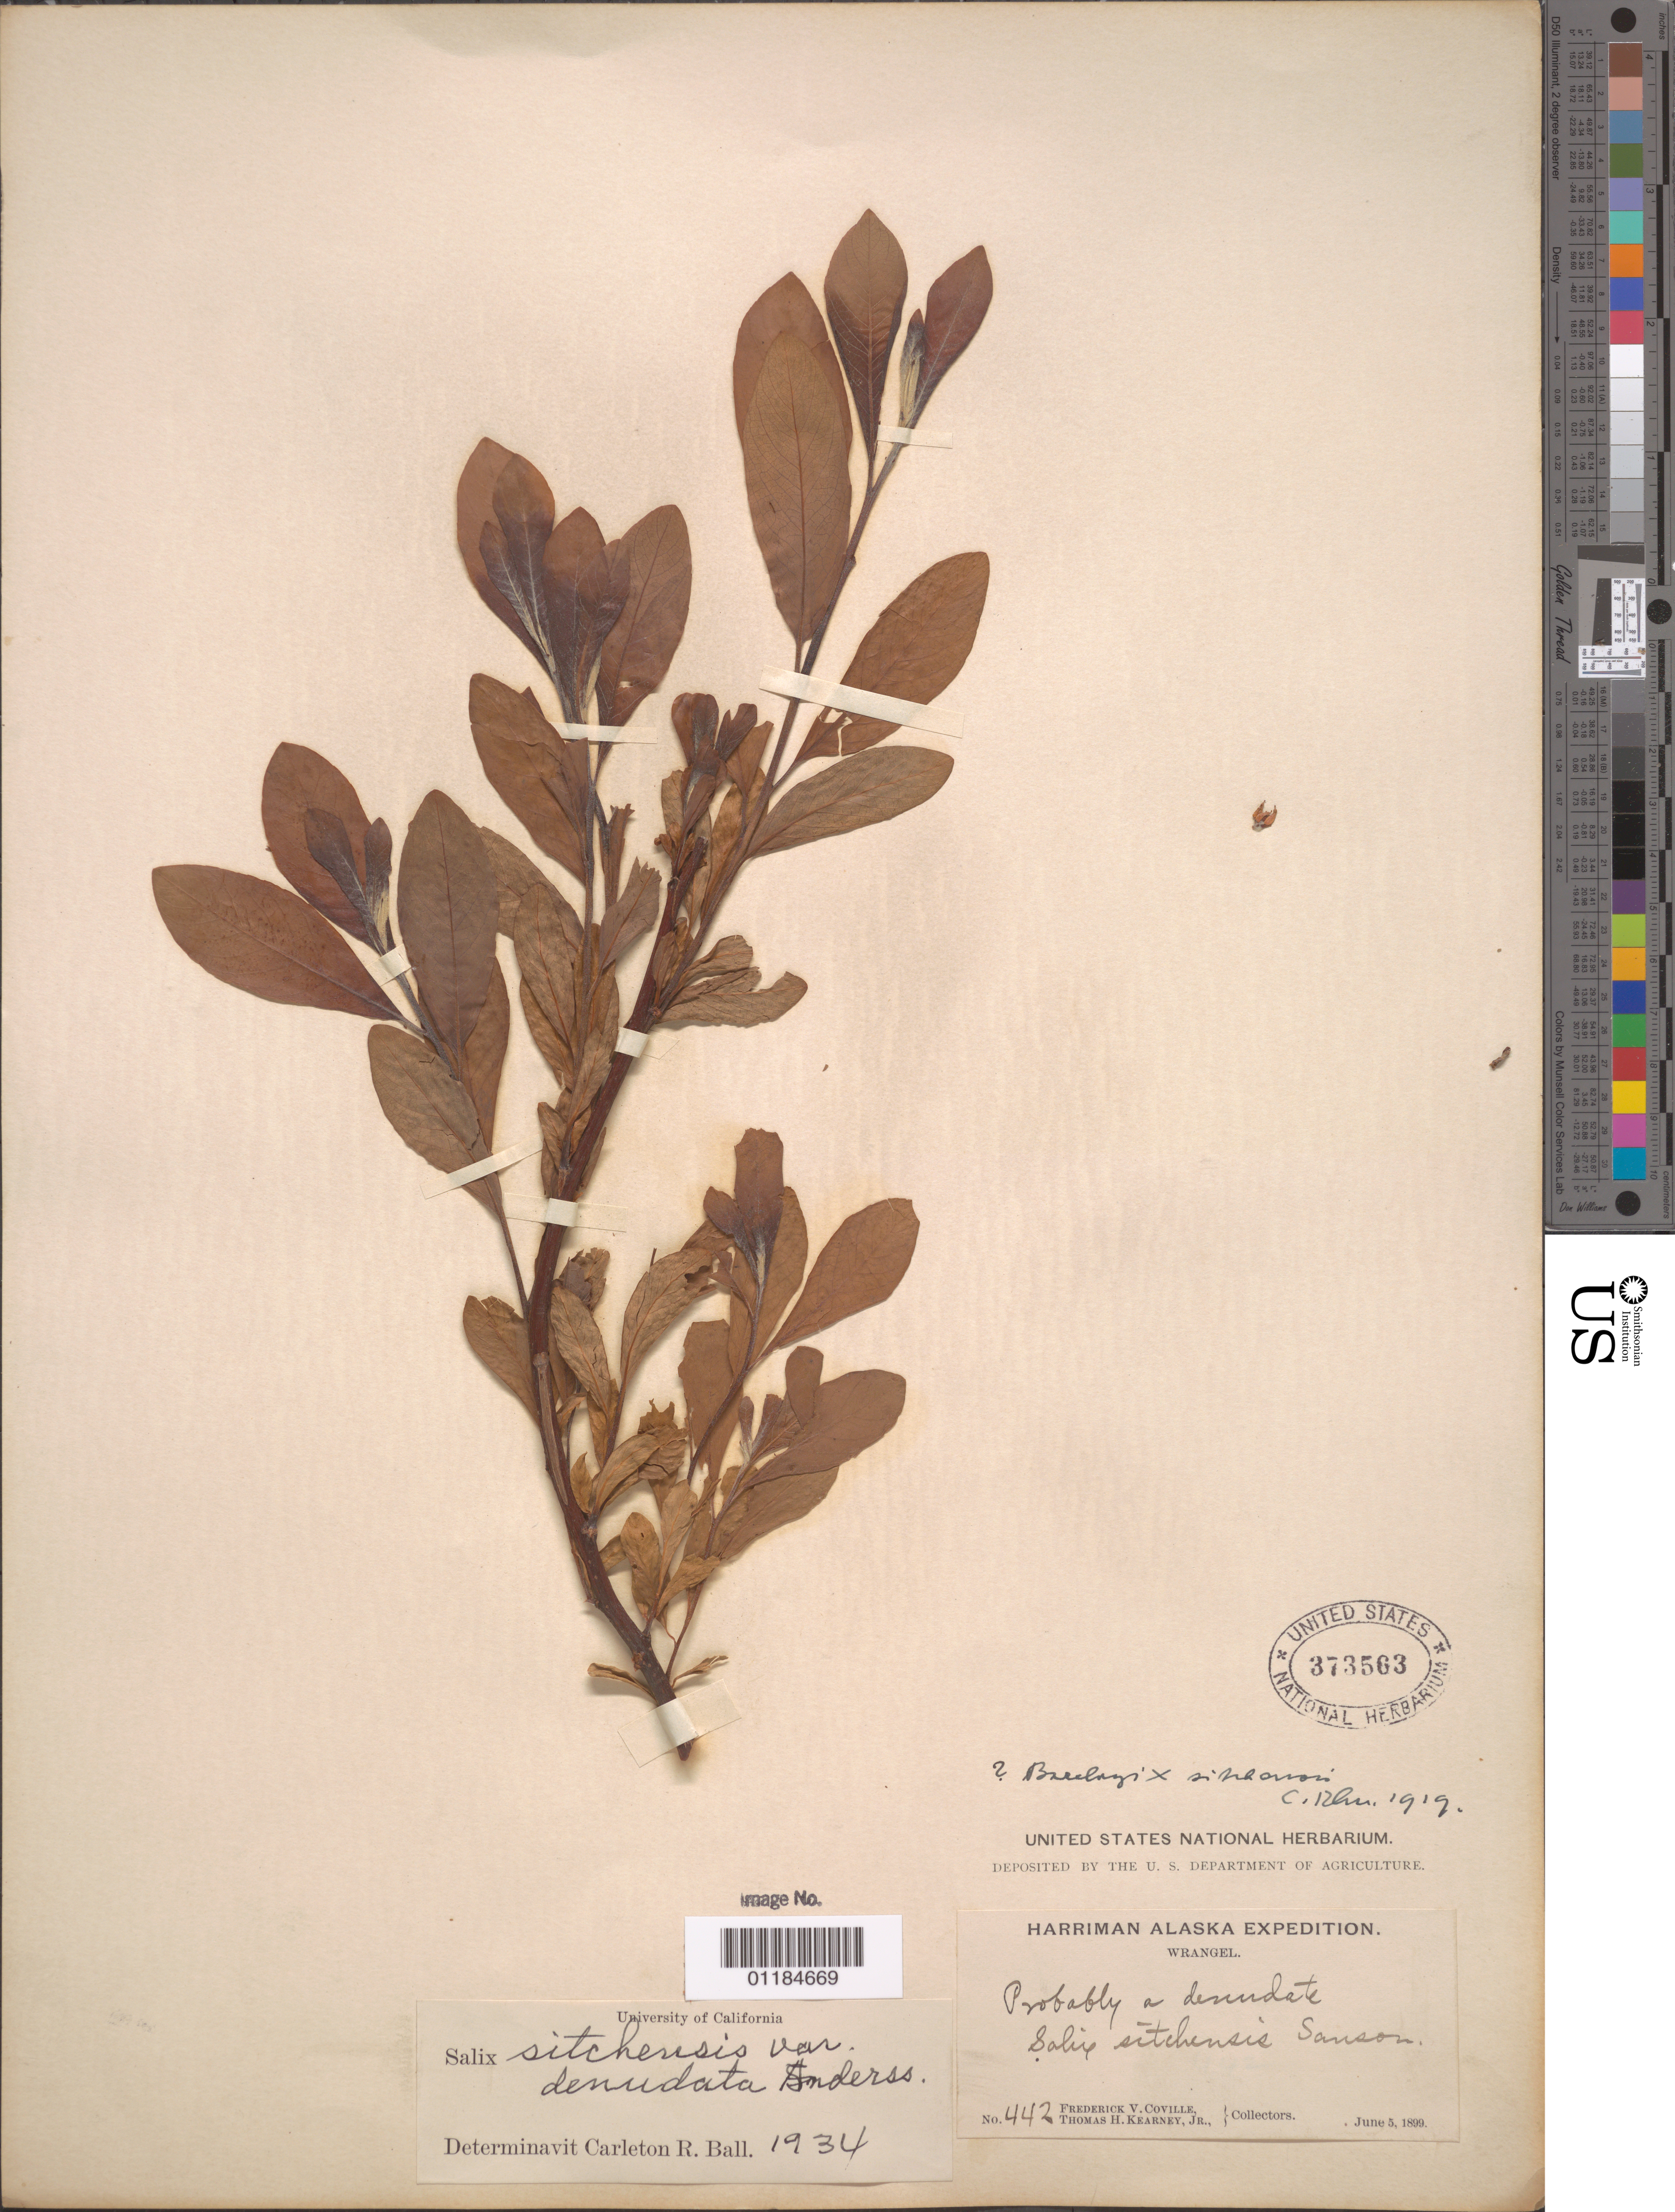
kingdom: Plantae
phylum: Tracheophyta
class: Magnoliopsida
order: Malpighiales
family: Salicaceae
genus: Salix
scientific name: Salix sitchensis var. denudata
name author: Andersson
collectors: F. V. Coville & T. H. Kearney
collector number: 442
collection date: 1899-06-05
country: United States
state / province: Alaska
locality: Wrangell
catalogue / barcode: US 373563